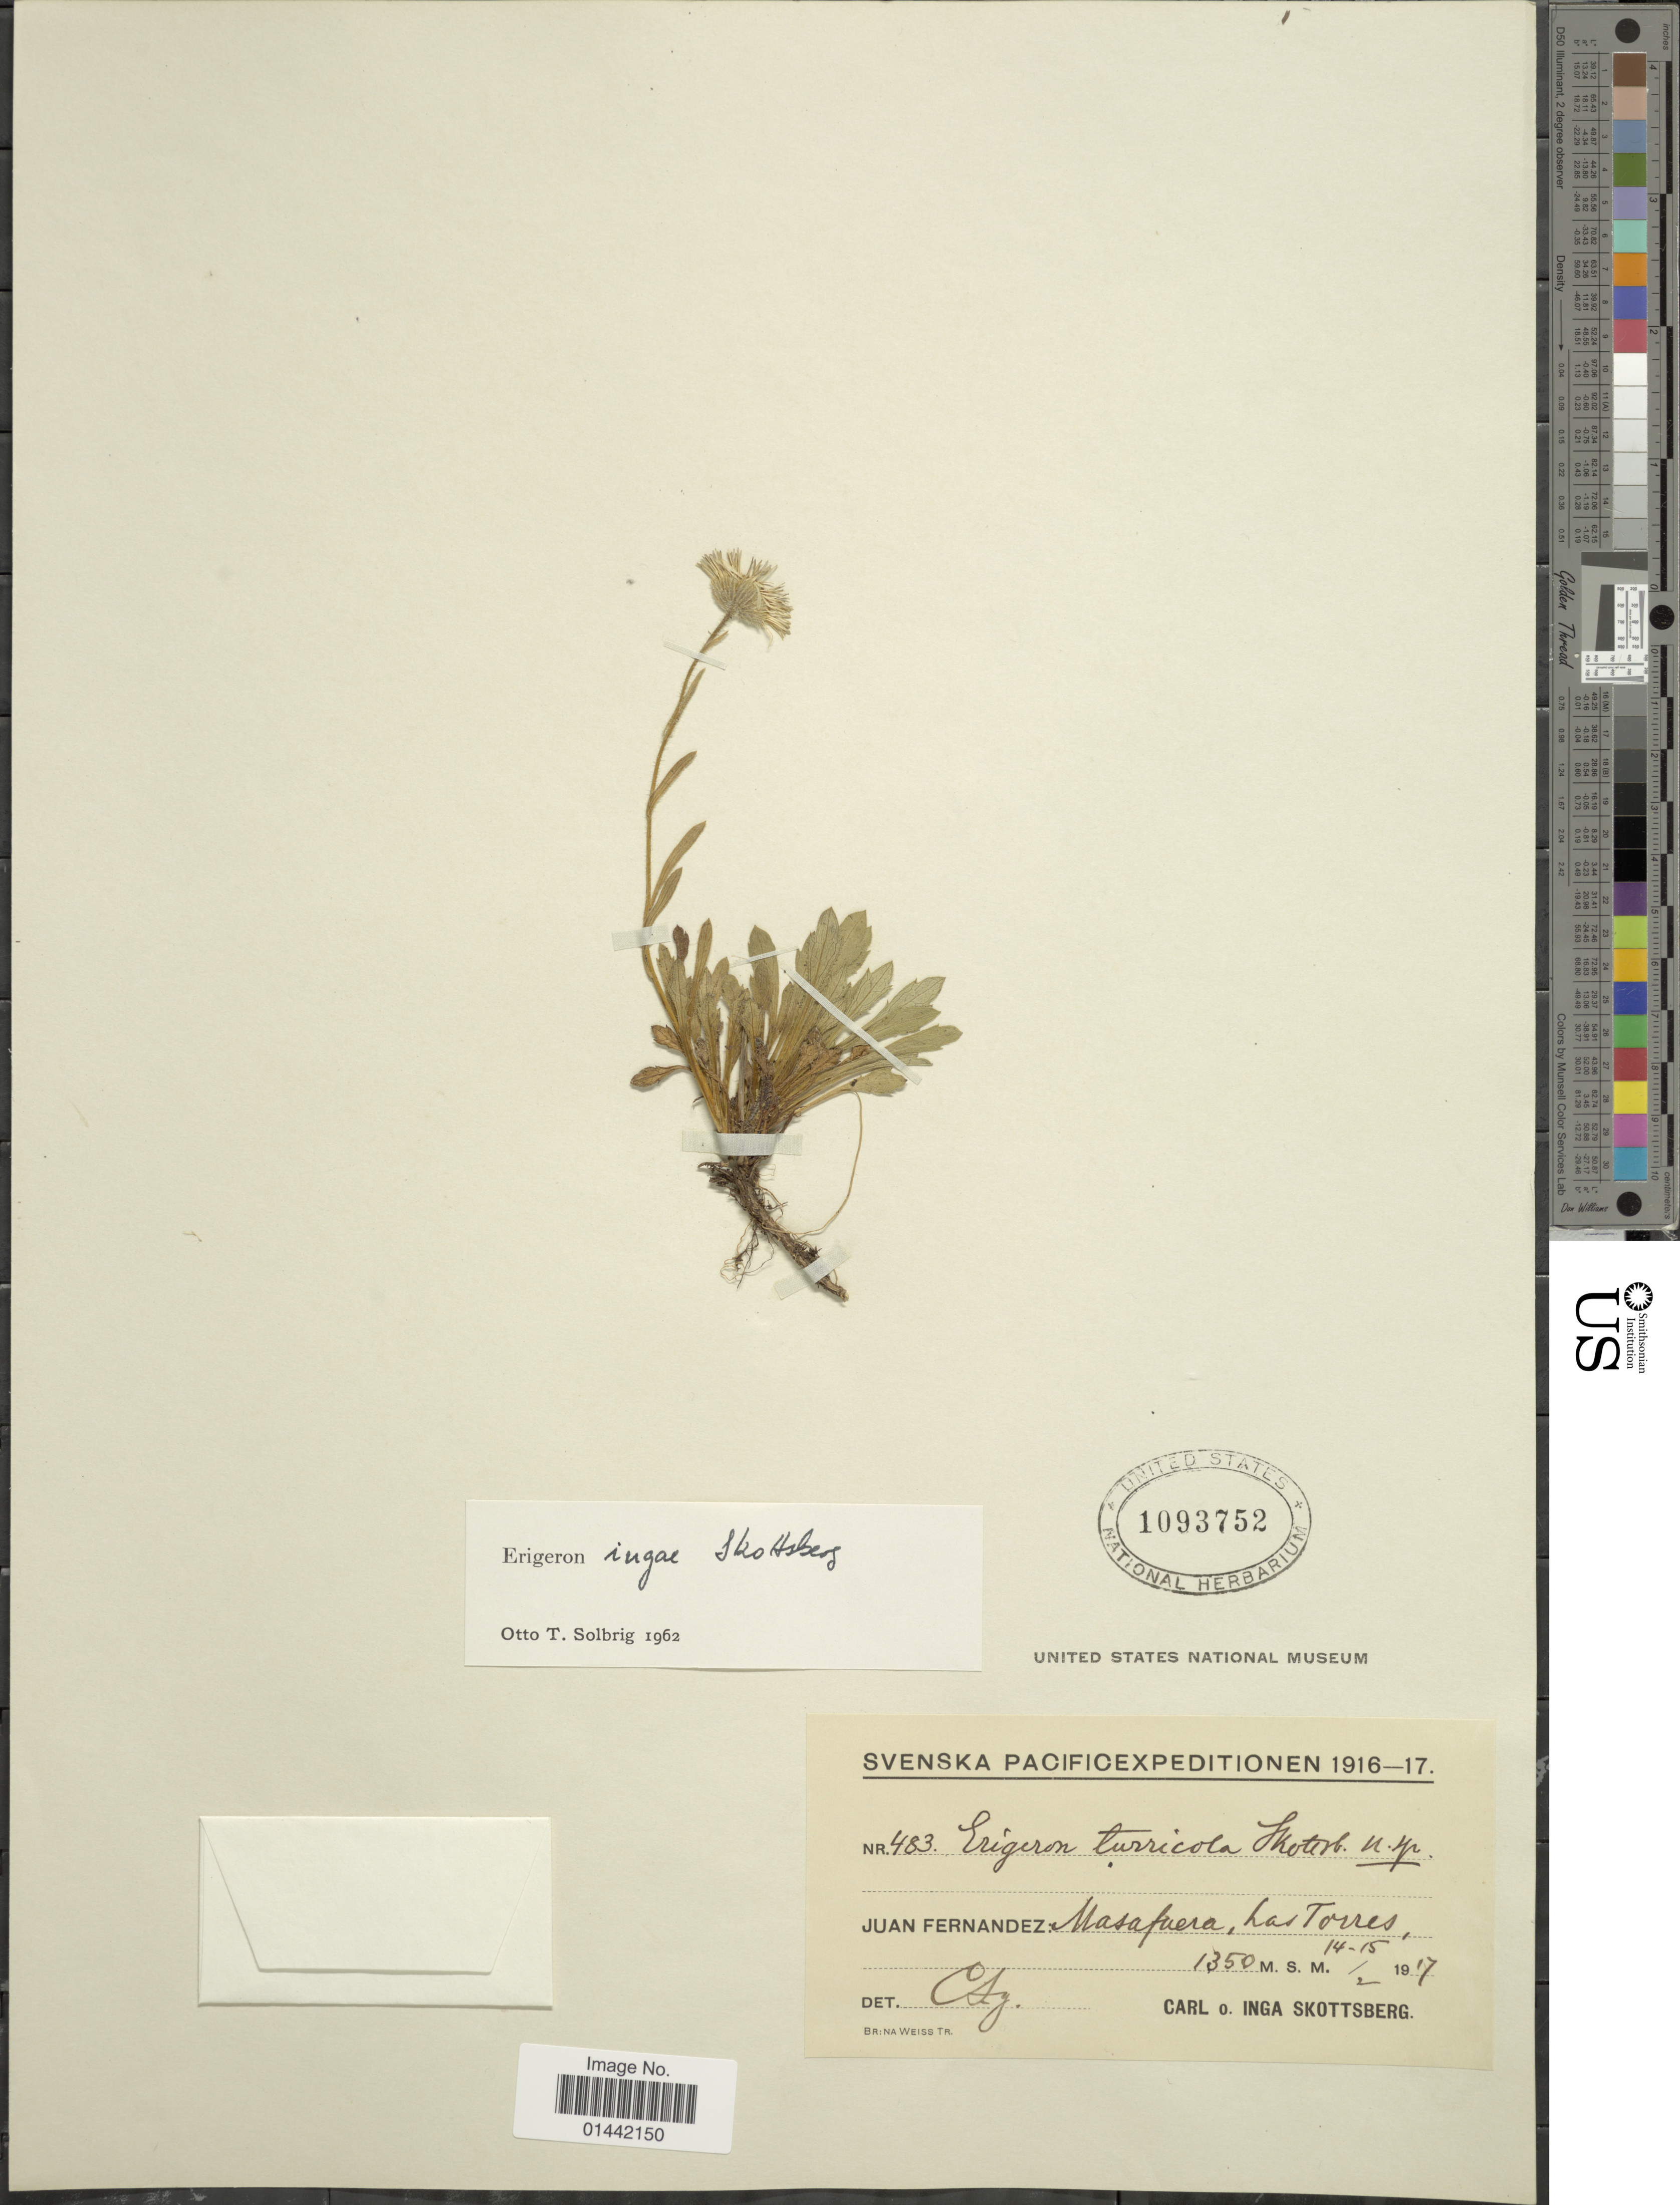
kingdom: Plantae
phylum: Tracheophyta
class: Magnoliopsida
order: Asterales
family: Asteraceae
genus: Erigeron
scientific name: Erigeron ingae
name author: Skottsb.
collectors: C. Skottsberg & I. Skottsberg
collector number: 483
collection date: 1917-02-14/1917-02-15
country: Chile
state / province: Valparaíso (V)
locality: Juan Fernandez, Masafuera, Las Torres, Svenska Pacific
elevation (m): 1350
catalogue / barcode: US 1093752